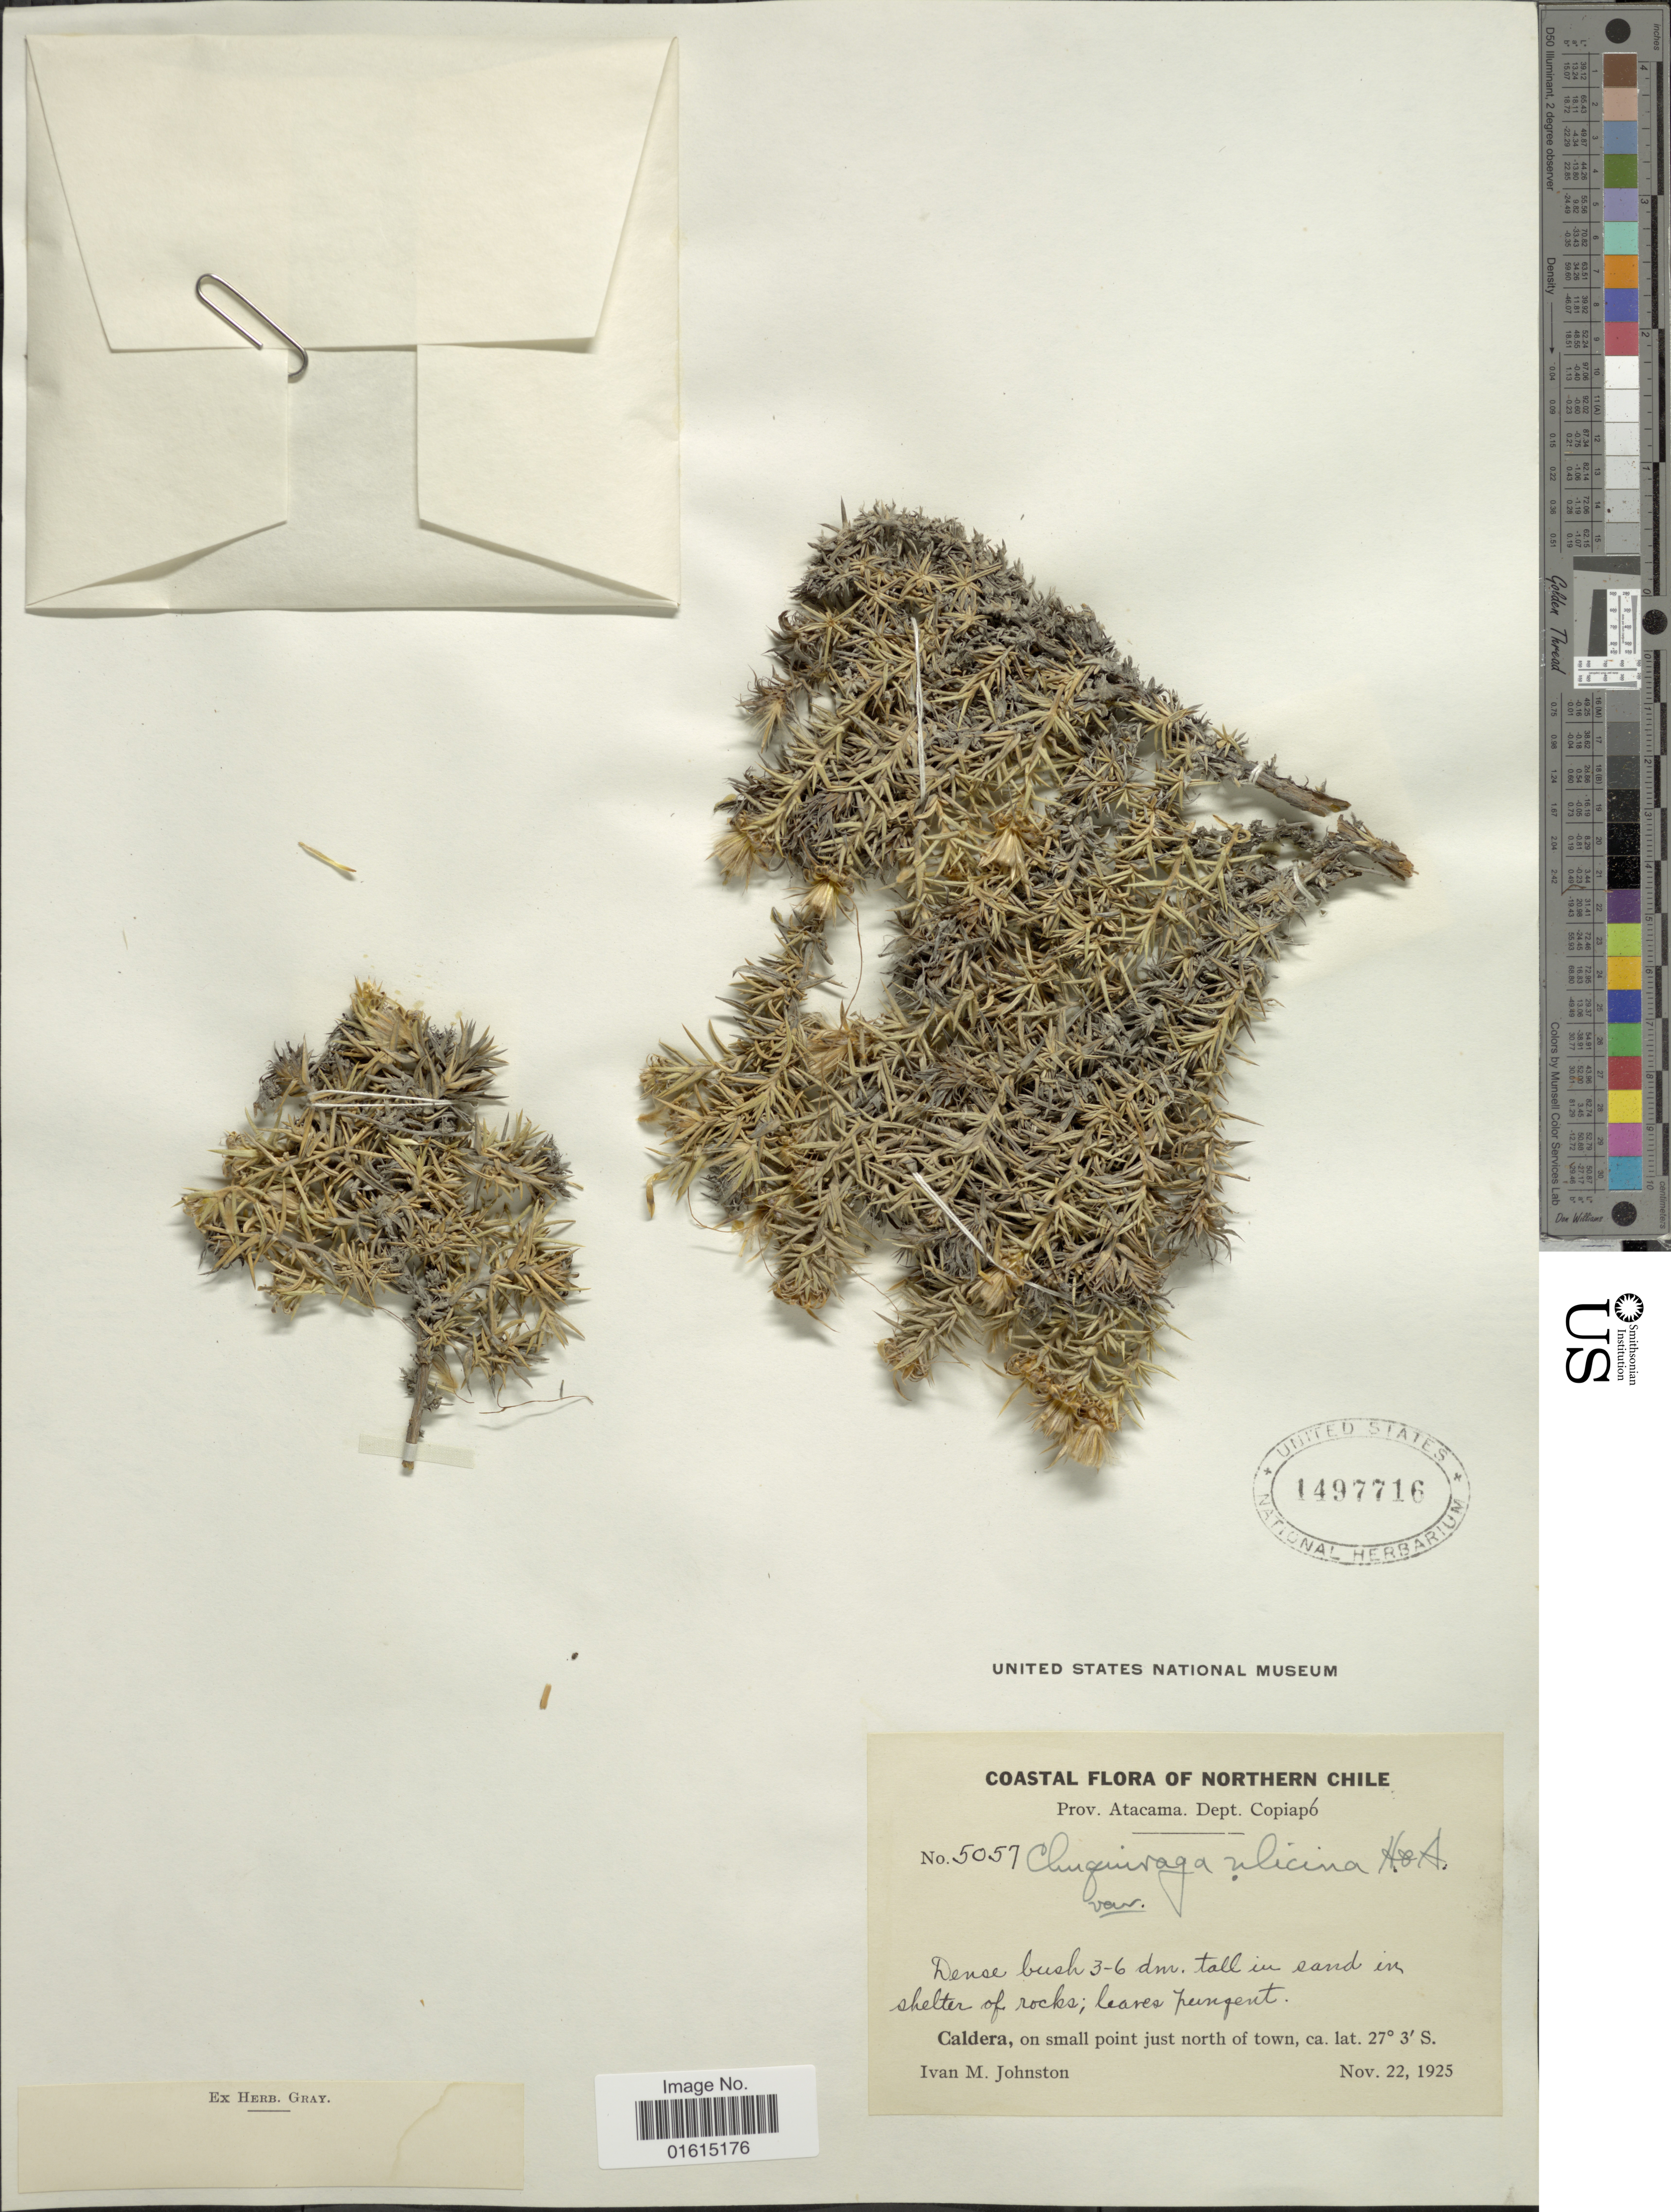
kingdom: Plantae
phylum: Tracheophyta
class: Magnoliopsida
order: Asterales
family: Asteraceae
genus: Chuquiraga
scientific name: Chuquiraga ulicina subsp. ulicina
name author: Hook.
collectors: I.M. Johnston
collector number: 5057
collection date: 1925-11-22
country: Chile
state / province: Atacama (III)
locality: Northern Chile, Prov. Atacama, Dept. Copiapo, Caldera, on small point just north of town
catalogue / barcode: US 1497716